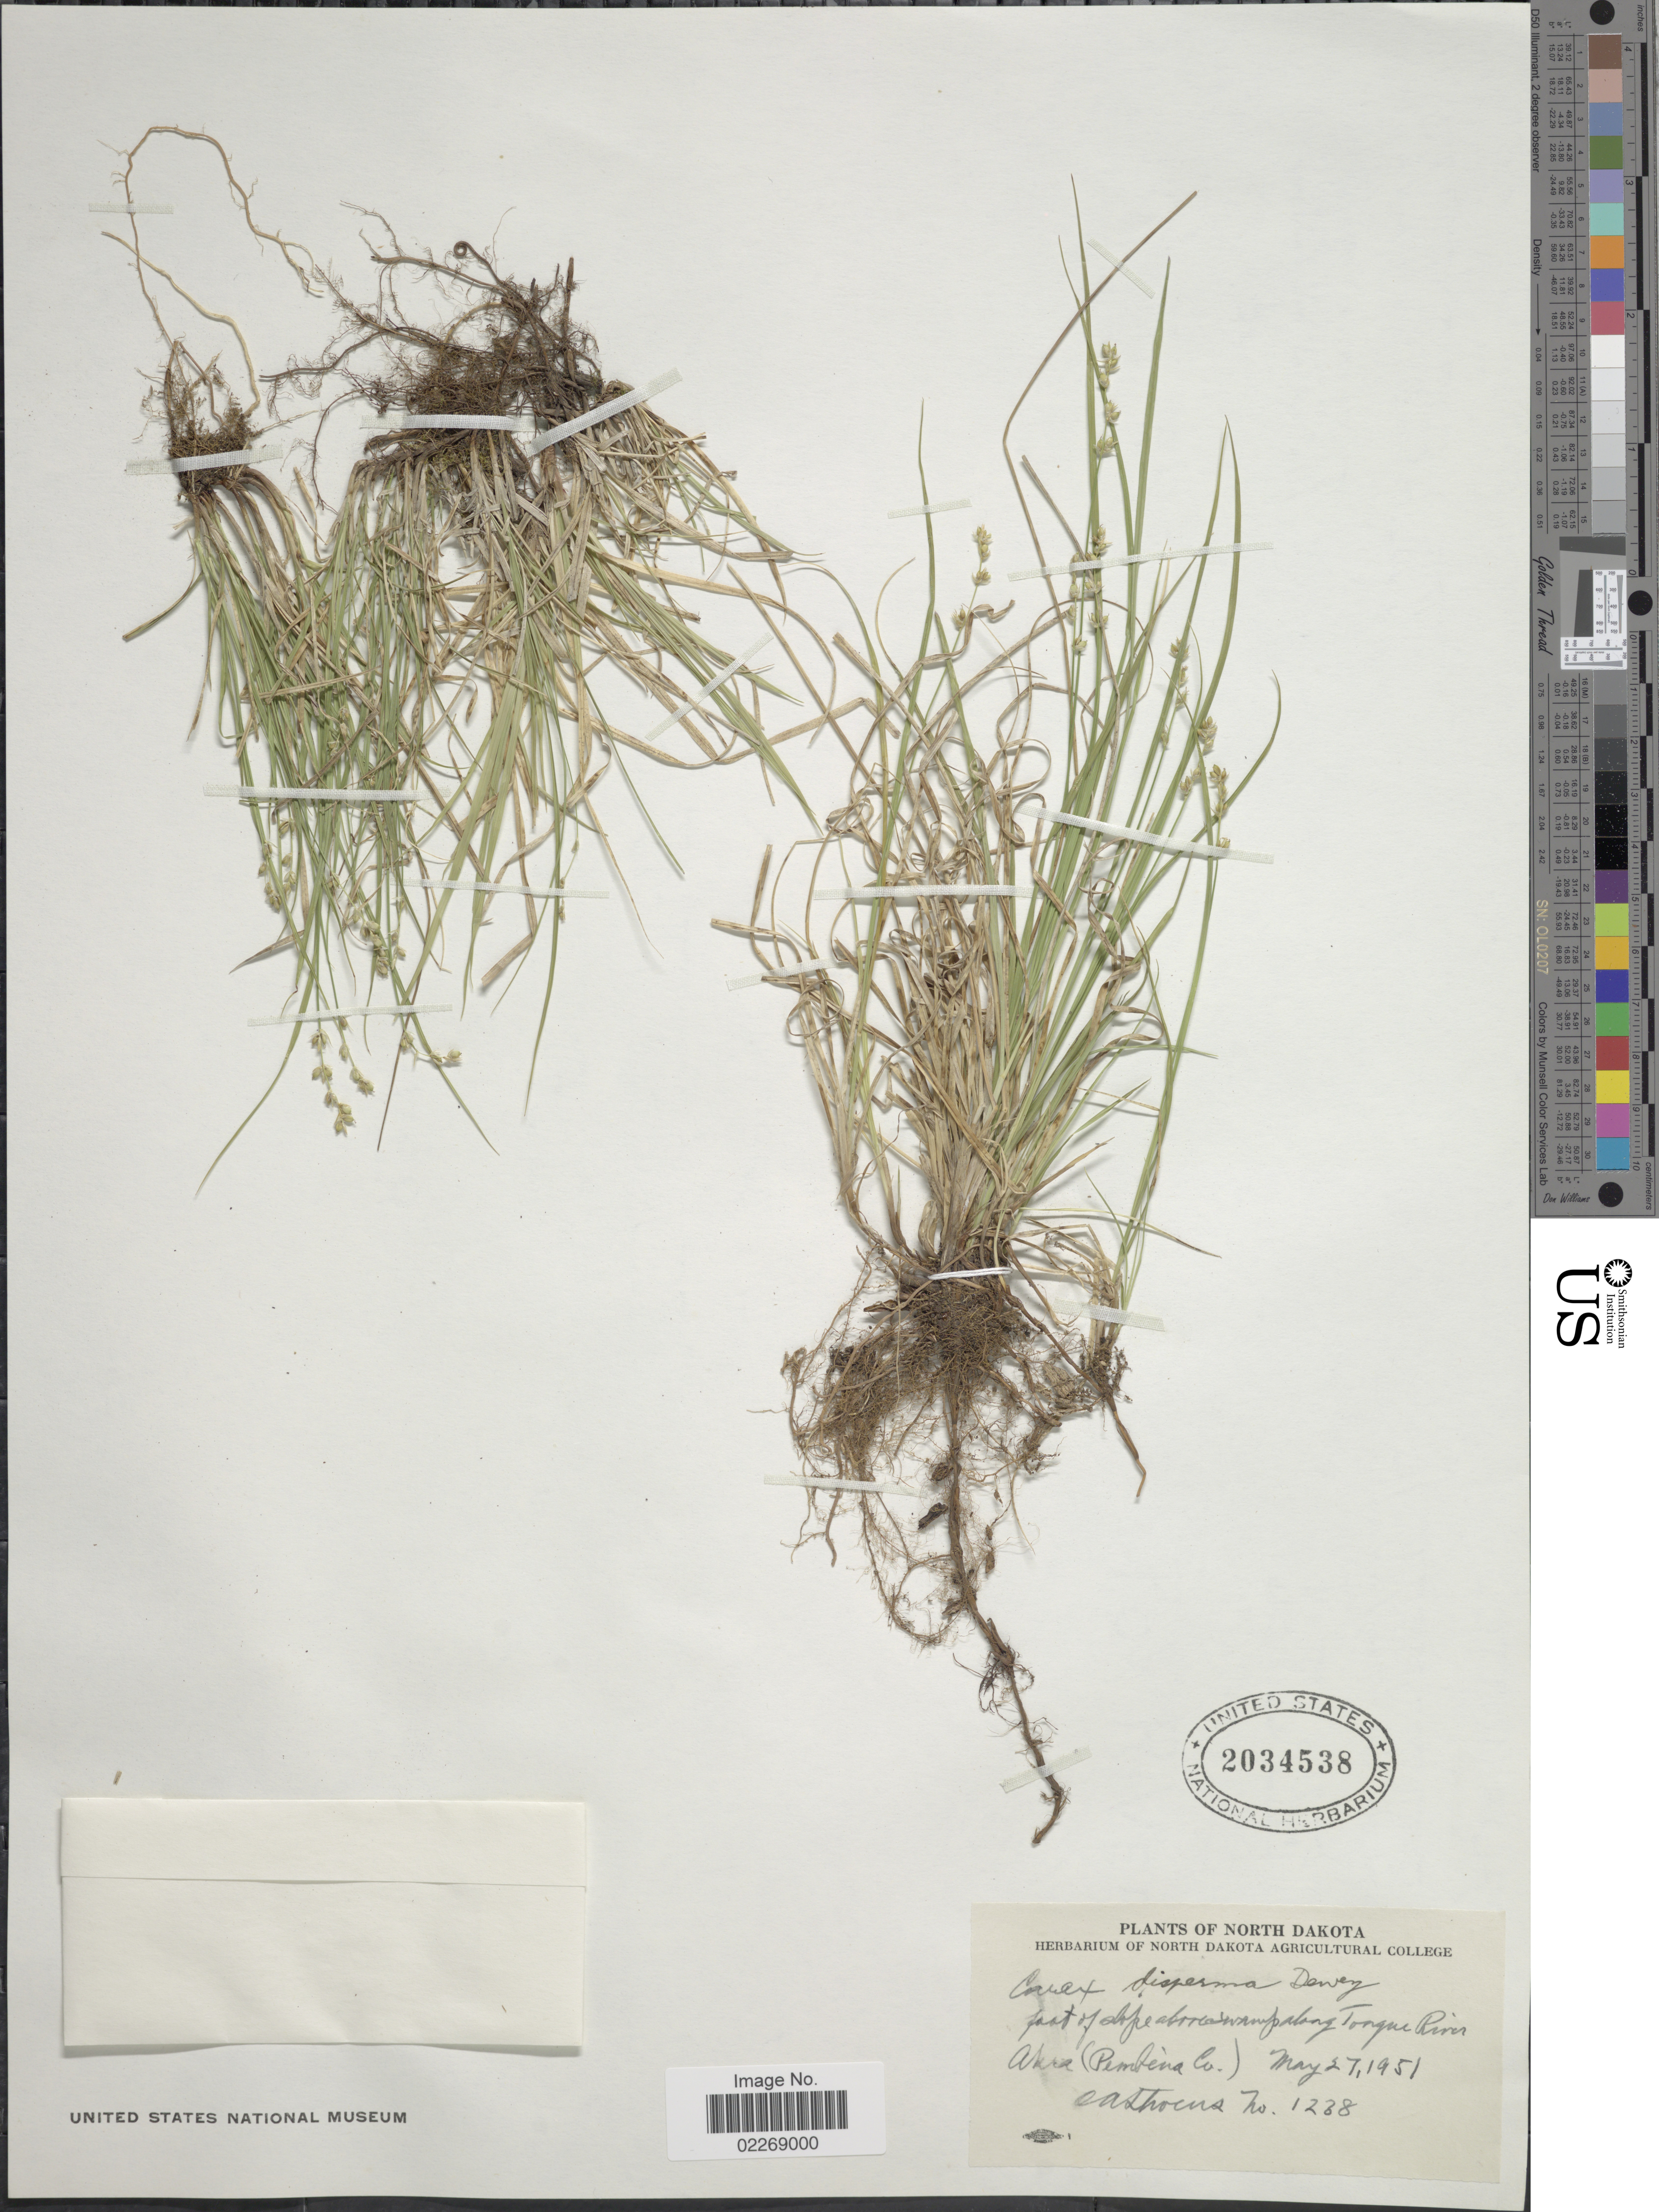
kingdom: Plantae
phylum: Tracheophyta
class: Liliopsida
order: Poales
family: Cyperaceae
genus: Carex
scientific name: Carex disperma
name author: Dewey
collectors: O. A. Stevens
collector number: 1238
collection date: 1951-05-27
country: United States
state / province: North Dakota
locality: Foot of slope above swamp along Tongue River Akra (Pembina Co)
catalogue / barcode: US 2034538